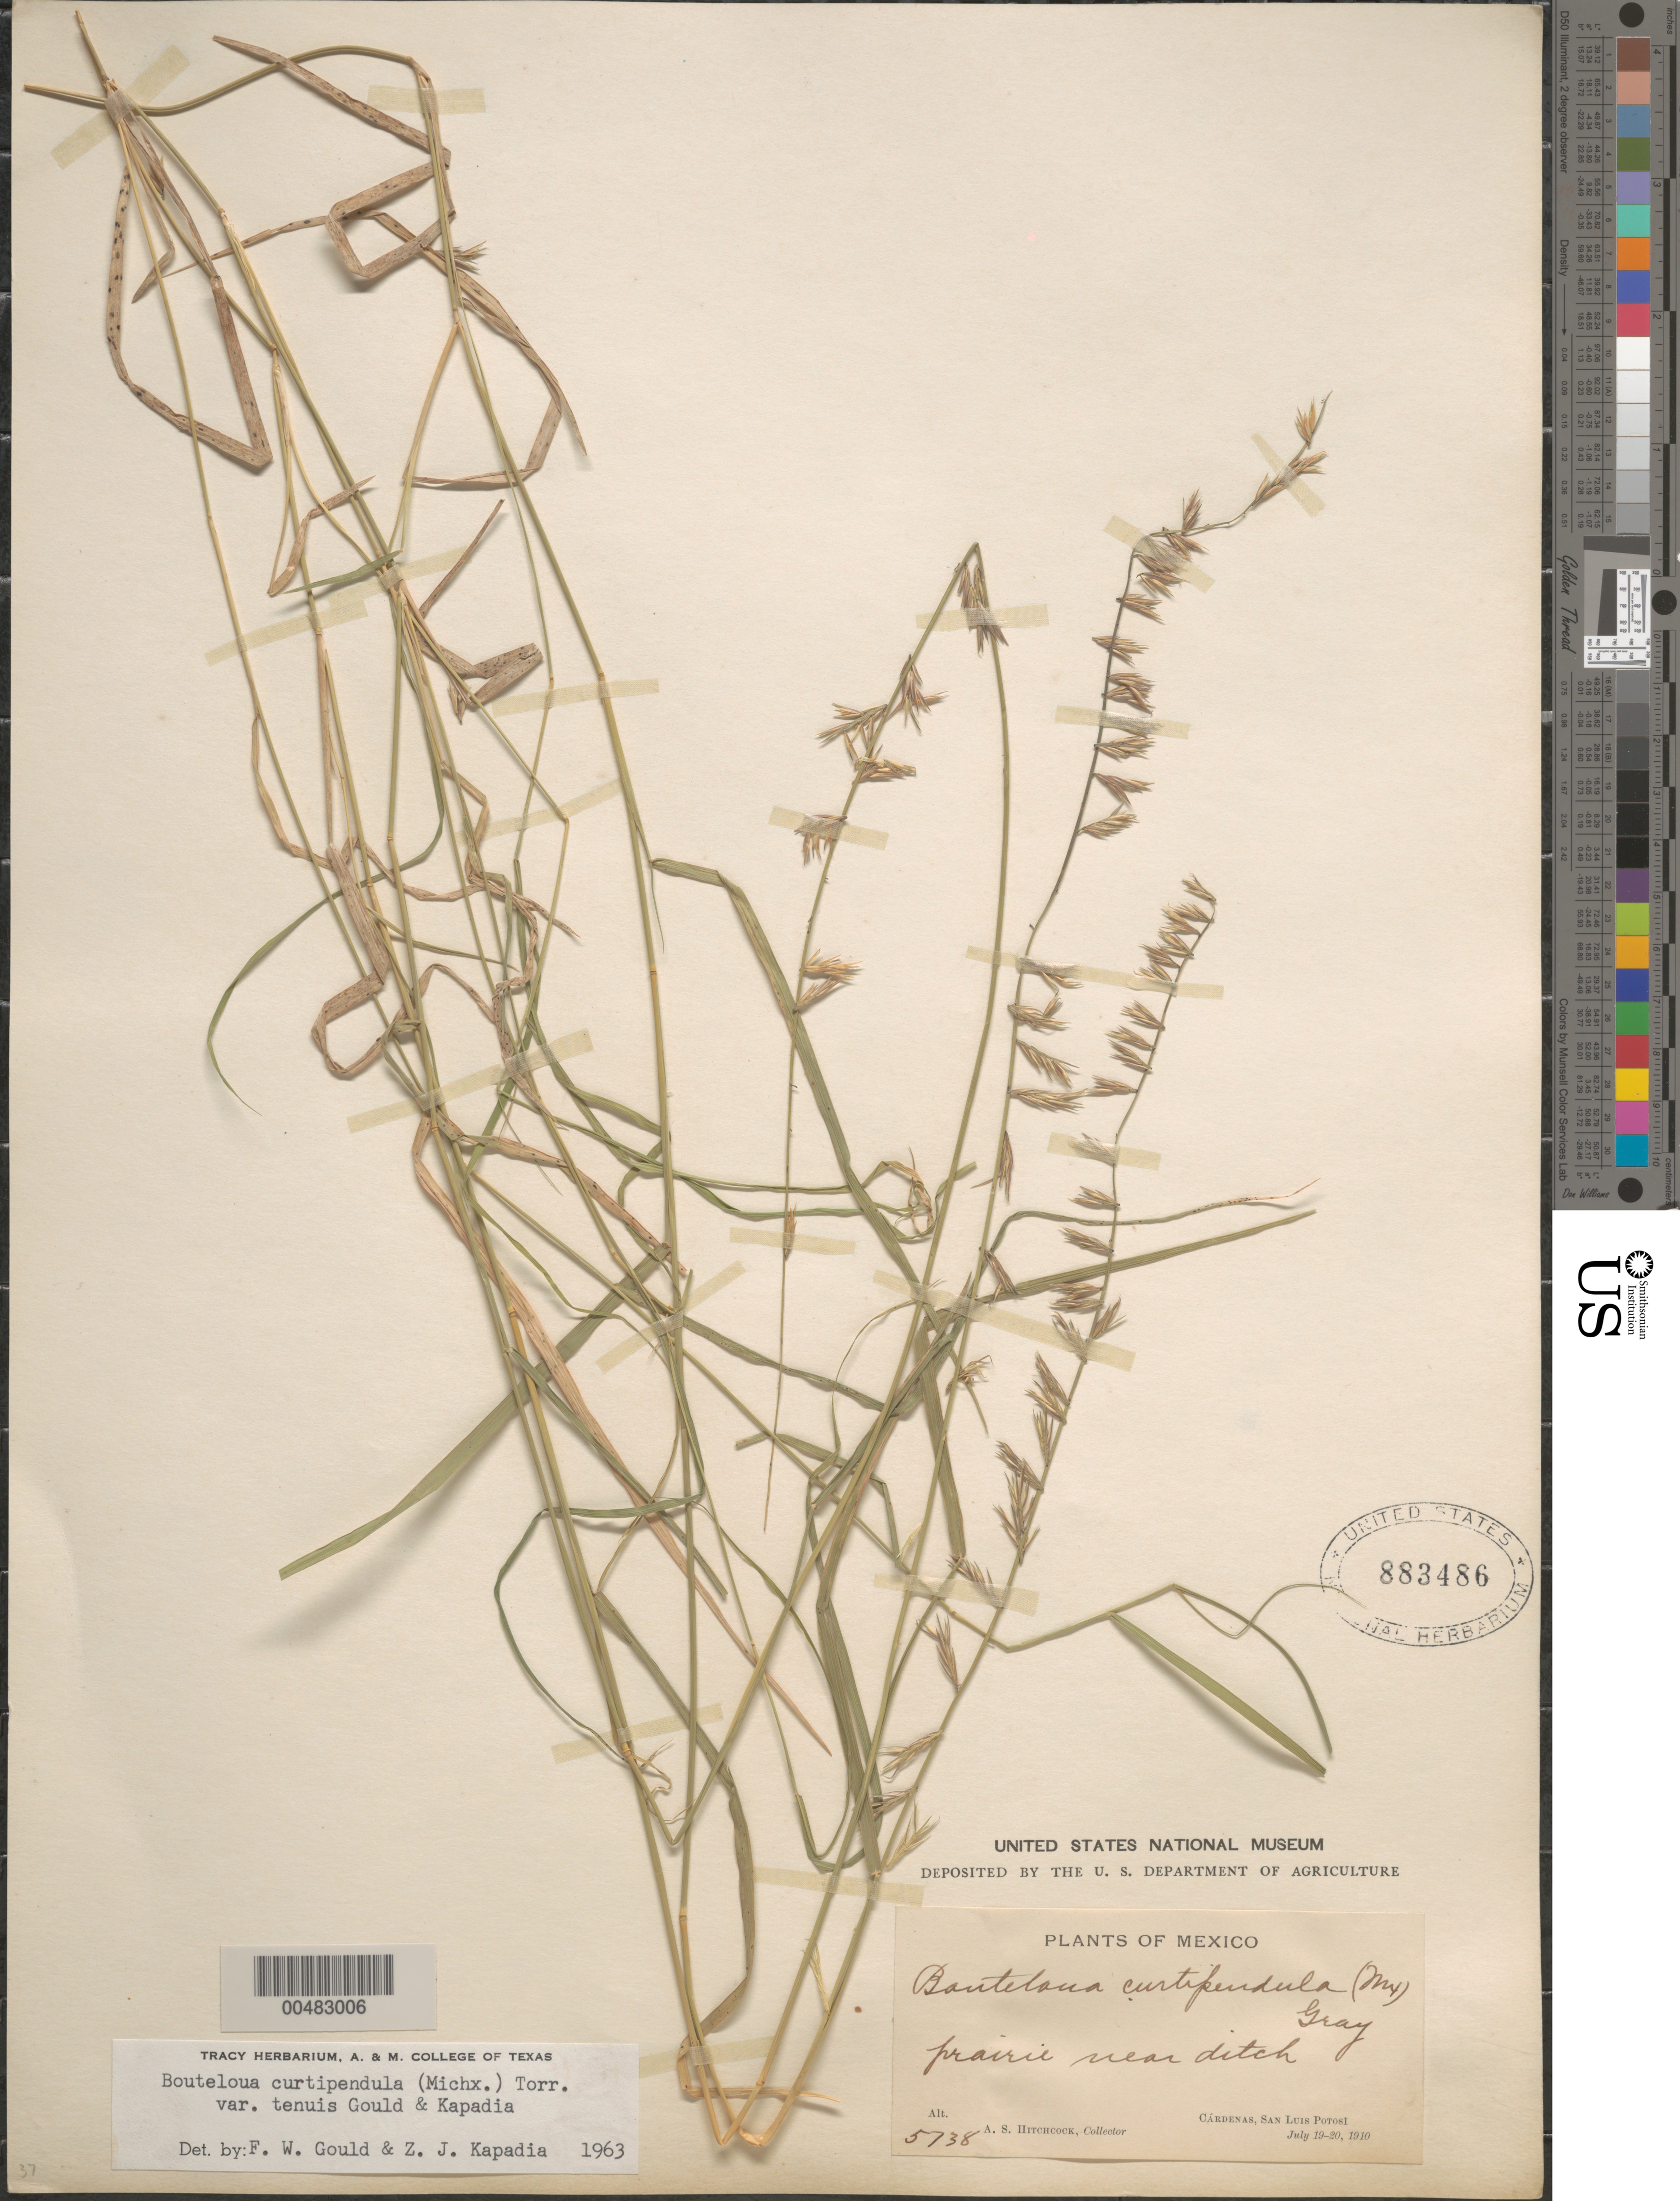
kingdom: Plantae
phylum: Tracheophyta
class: Liliopsida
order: Poales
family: Poaceae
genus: Bouteloua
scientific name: Bouteloua curtipendula var. tenuis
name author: Gould & Kapadia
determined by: Gould, F. W.; Kapadia, Zarir J.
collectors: A. S. Hitchcock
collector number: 5738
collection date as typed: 19 Jul 1910 to 20 Jul 1910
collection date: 1910-07-19/1910-07-20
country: Mexico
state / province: San Luis Potosi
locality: Cárdenas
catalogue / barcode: US 883486